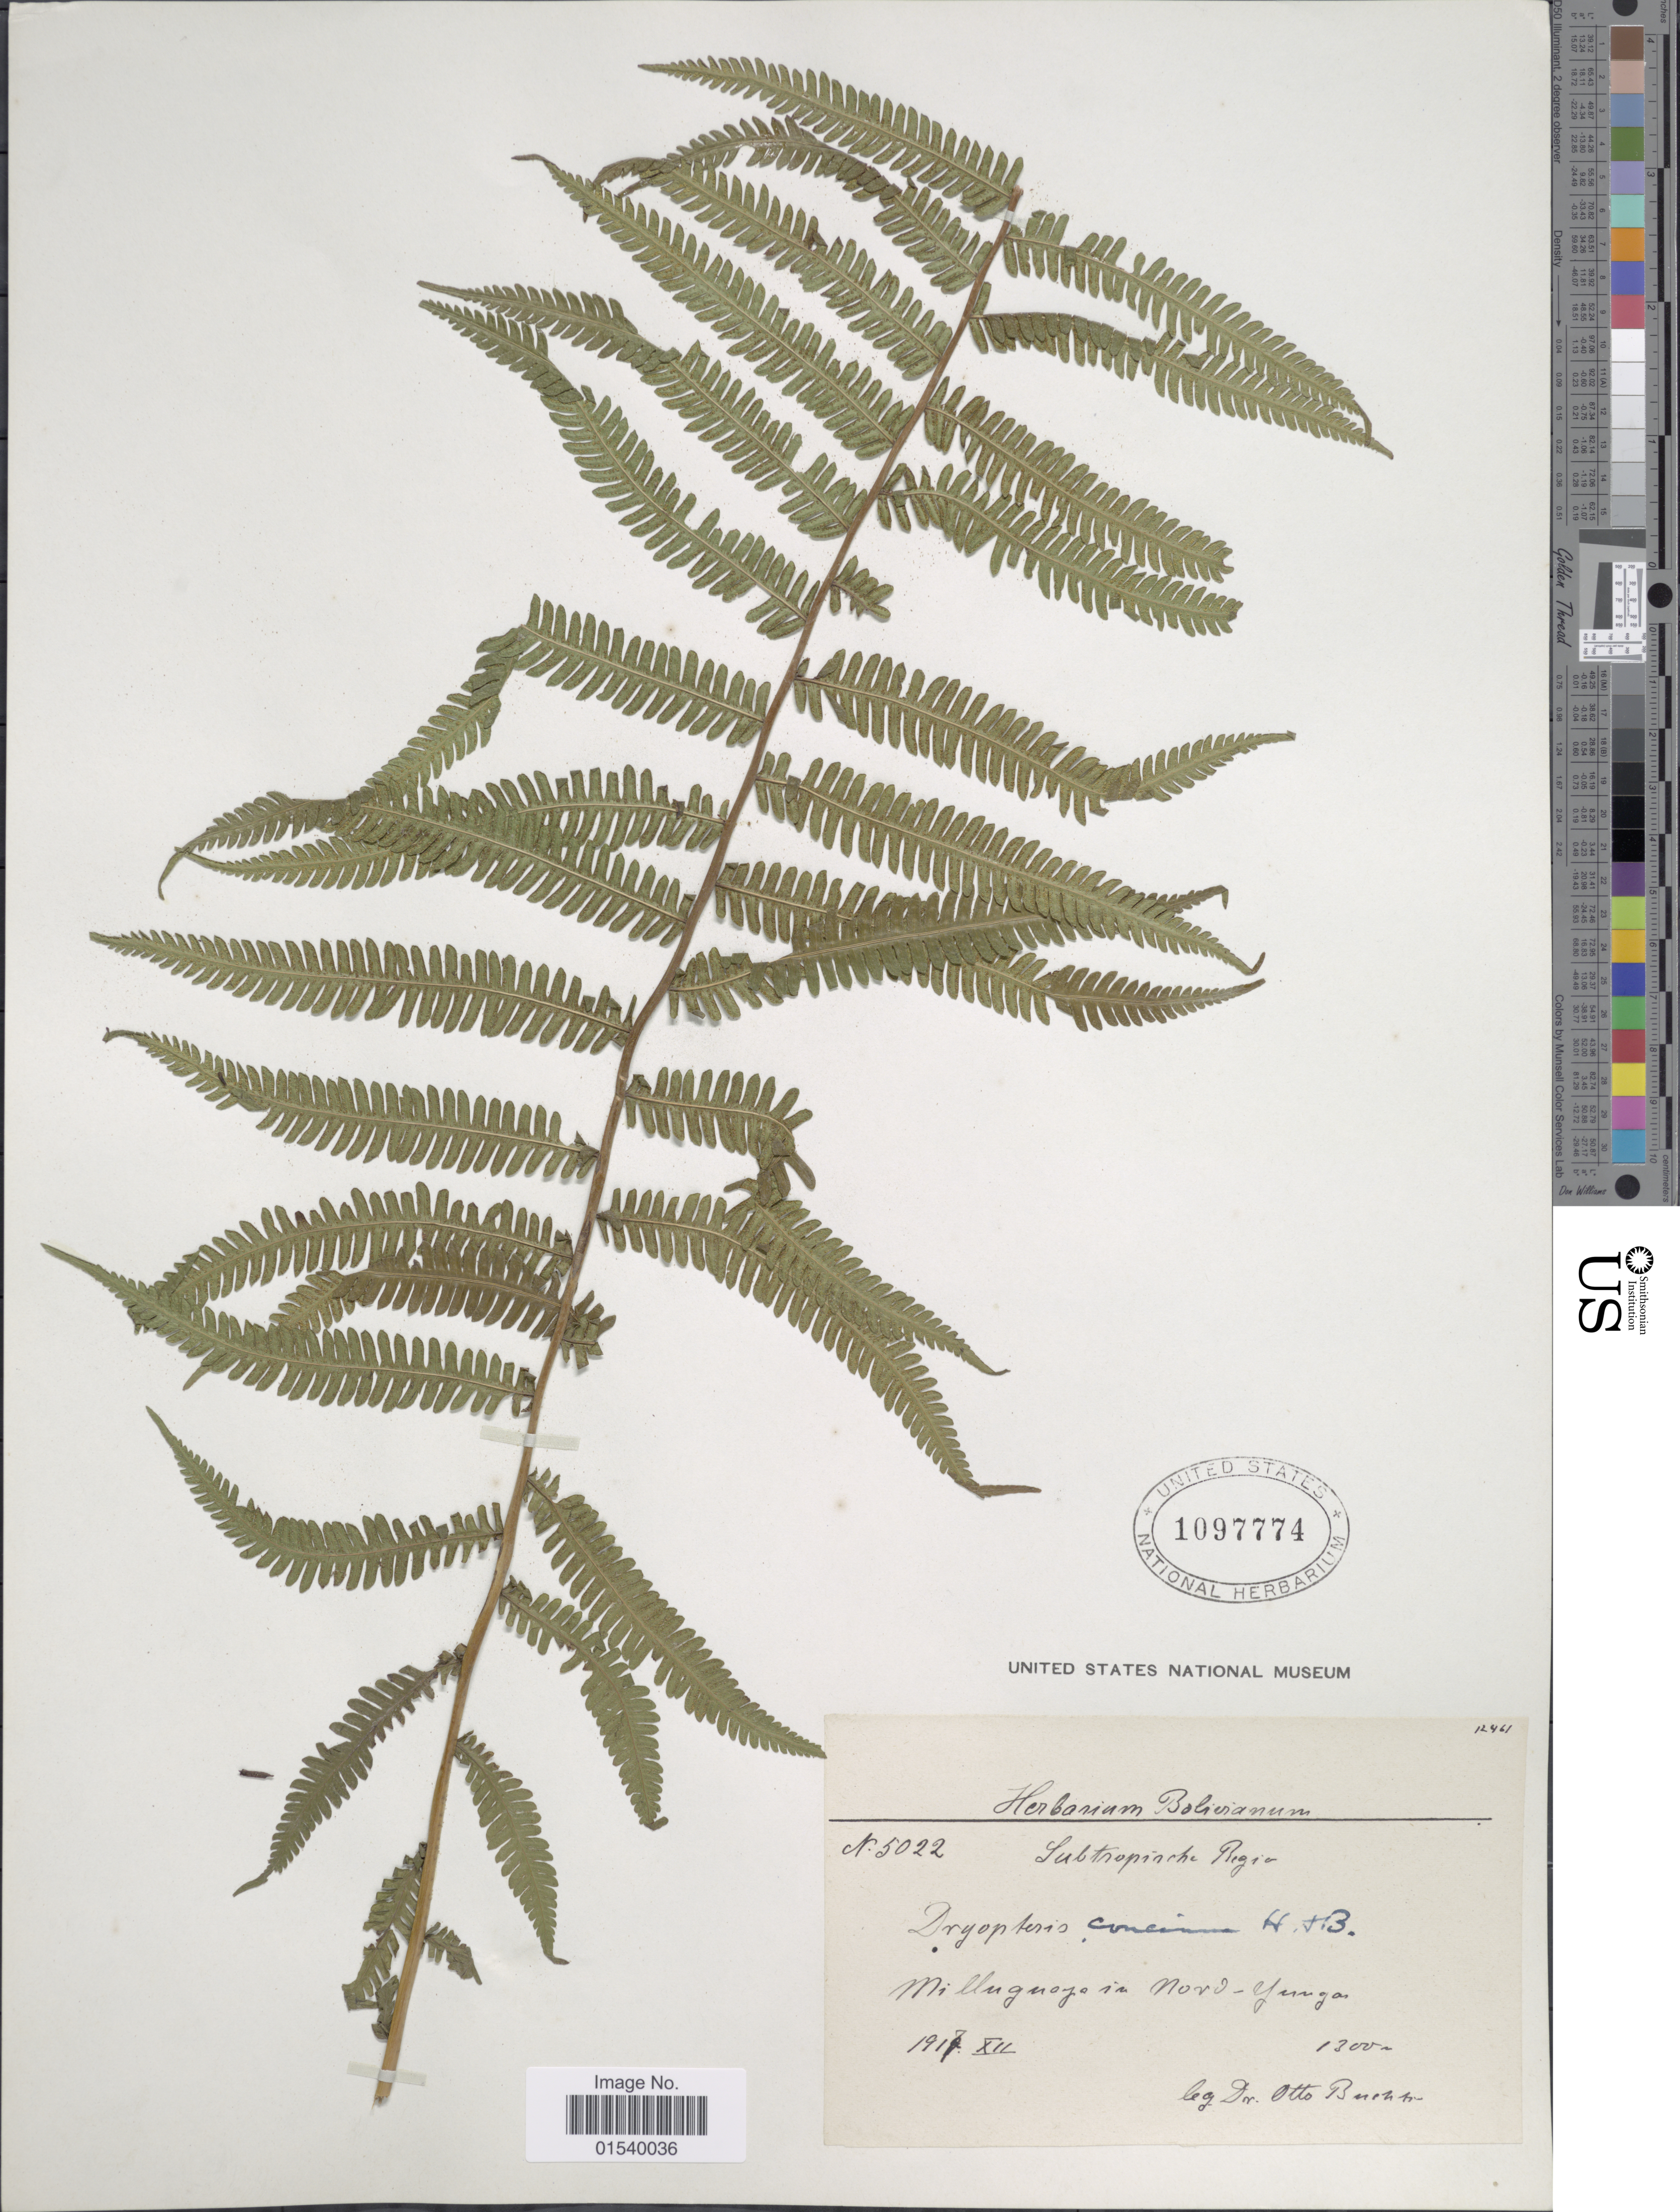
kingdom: Plantae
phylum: Tracheophyta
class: Polypodiopsida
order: Polypodiales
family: Thelypteridaceae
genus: Amauropelta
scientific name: Amauropelta concinna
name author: (Willd.) Pic. Serm.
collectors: O. Buchtien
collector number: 5022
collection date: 1917-12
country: Bolivia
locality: Milluguojoia, Nord-Yungas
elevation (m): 1300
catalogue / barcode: US 1097774